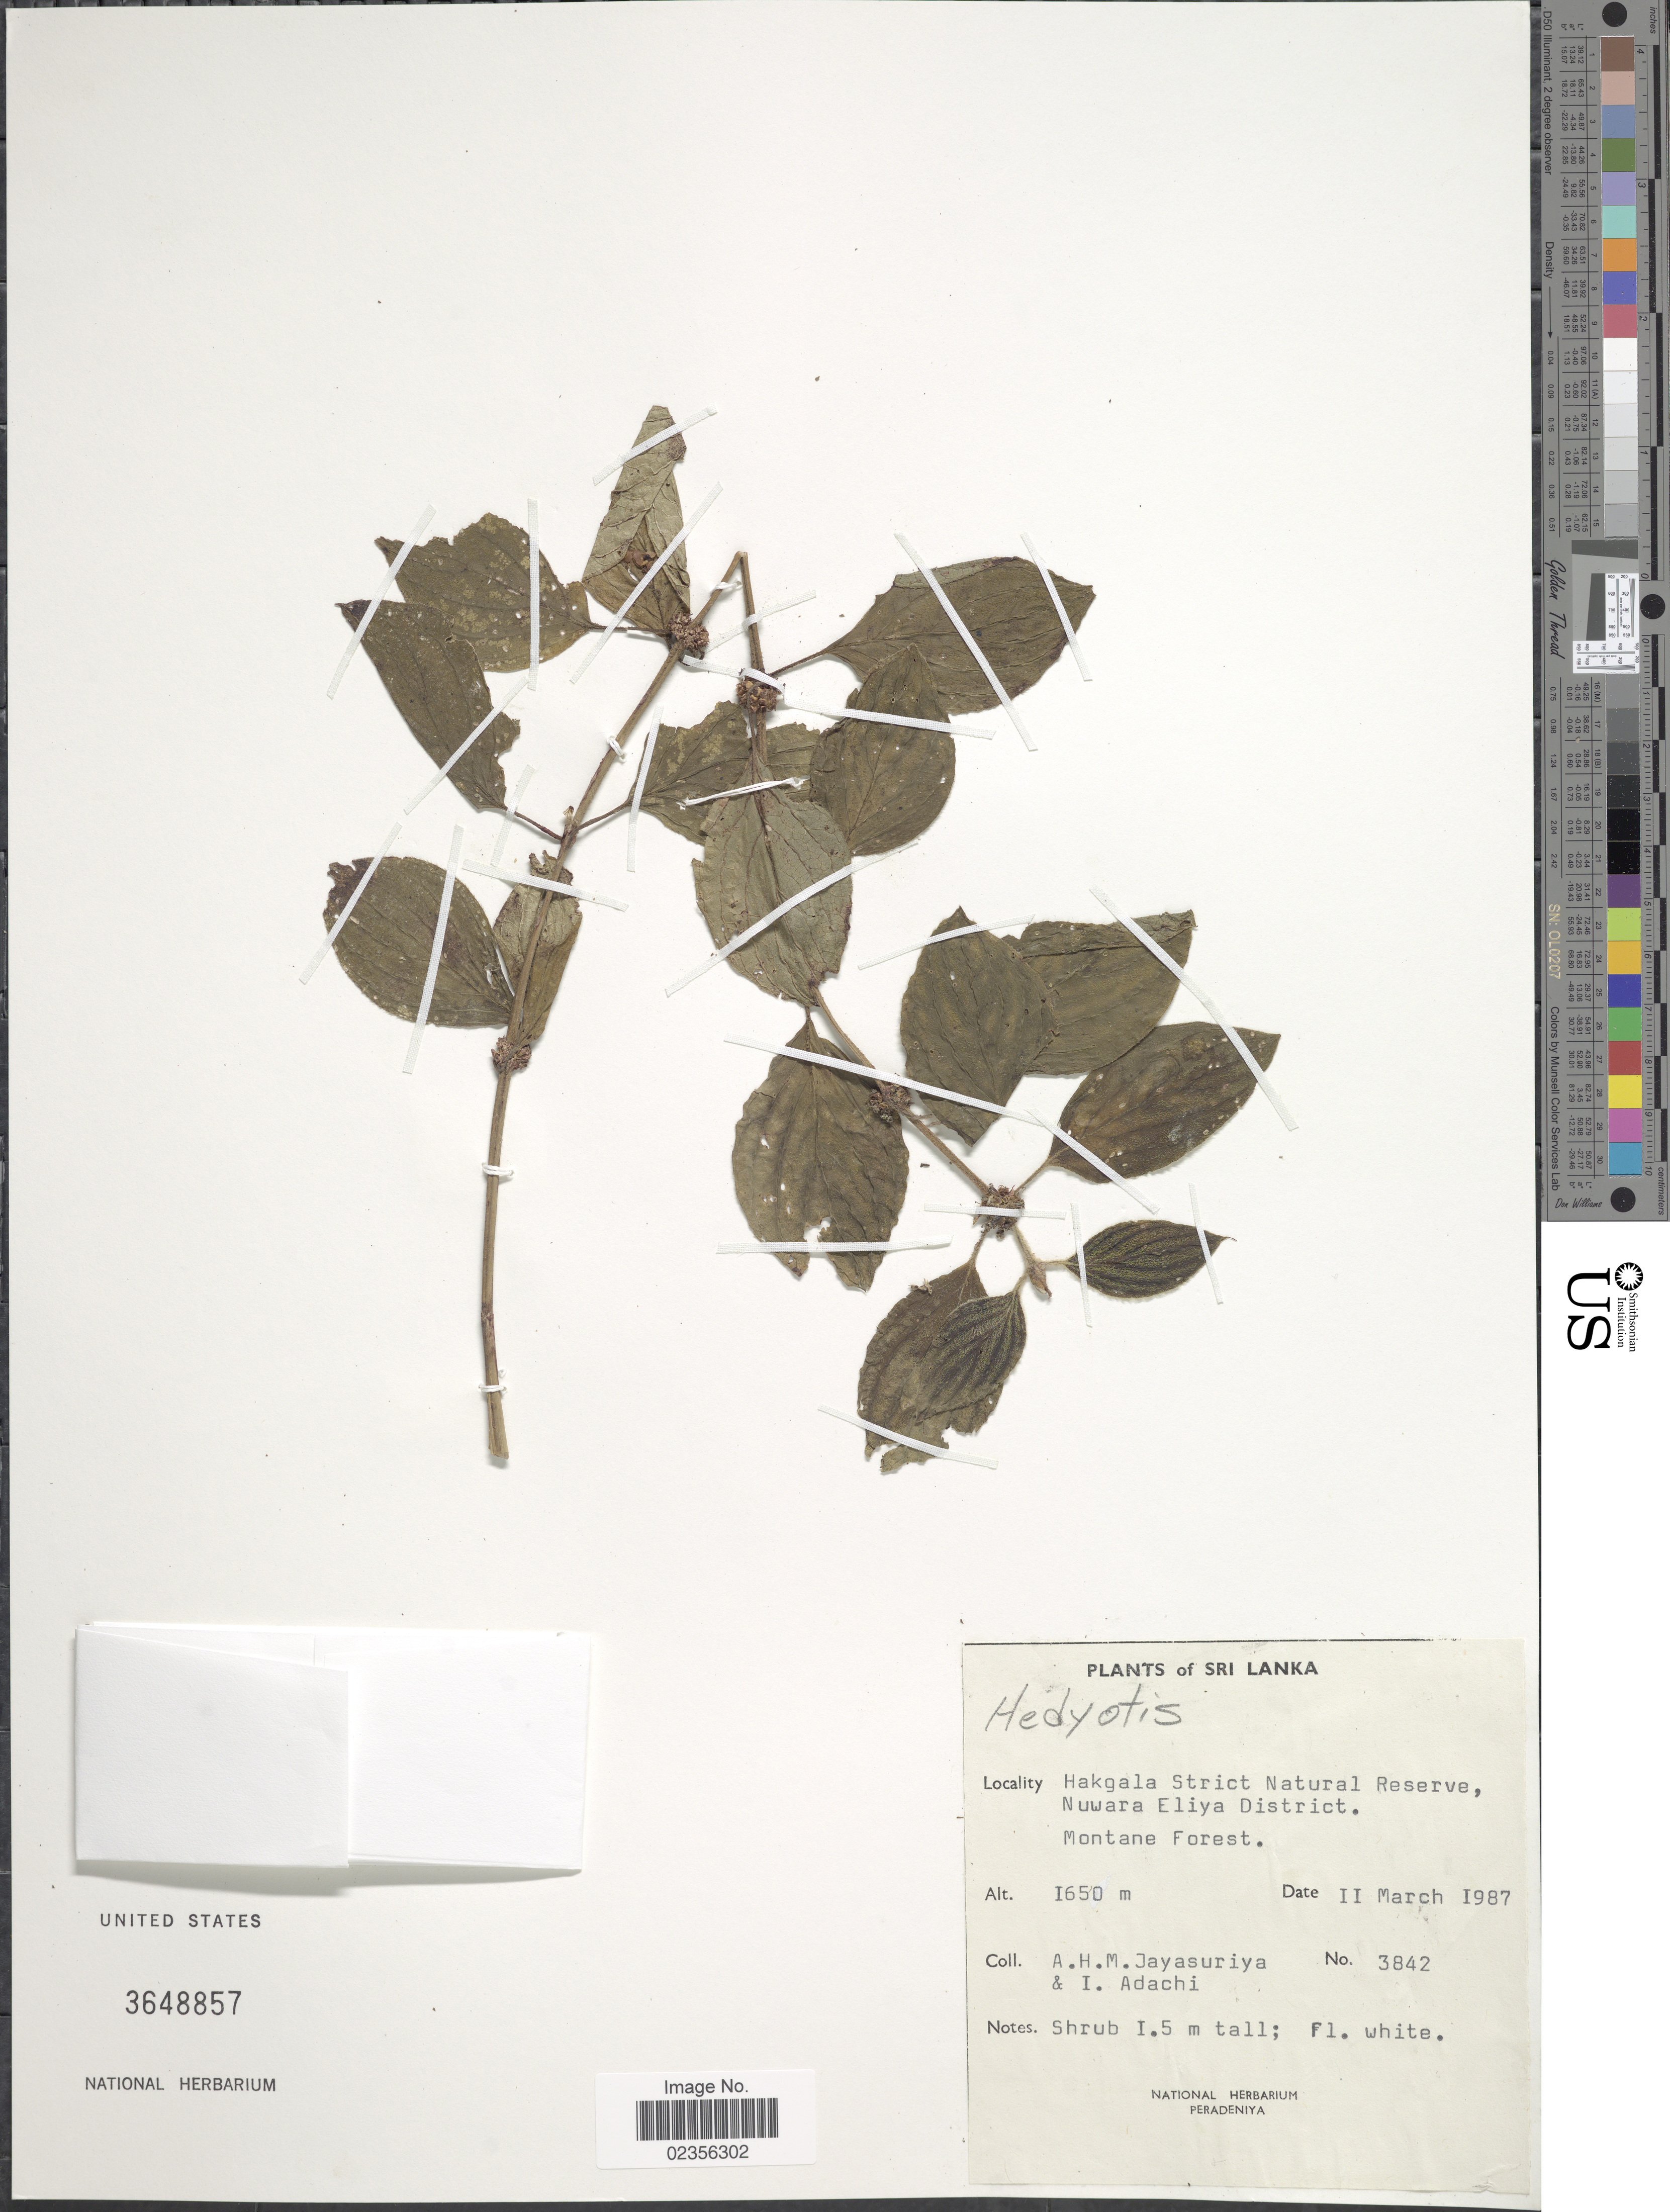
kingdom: Plantae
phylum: Tracheophyta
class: Magnoliopsida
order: Gentianales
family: Rubiaceae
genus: Hedyotis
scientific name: Hedyotis sp.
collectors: A. Jayasuriya & I. Adachi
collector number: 3842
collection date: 1987-03-11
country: Sri Lanka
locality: Hakgala Strict Natural Reserve, Nuwara Eliya District, Montane forest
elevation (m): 1650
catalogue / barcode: US 3648857